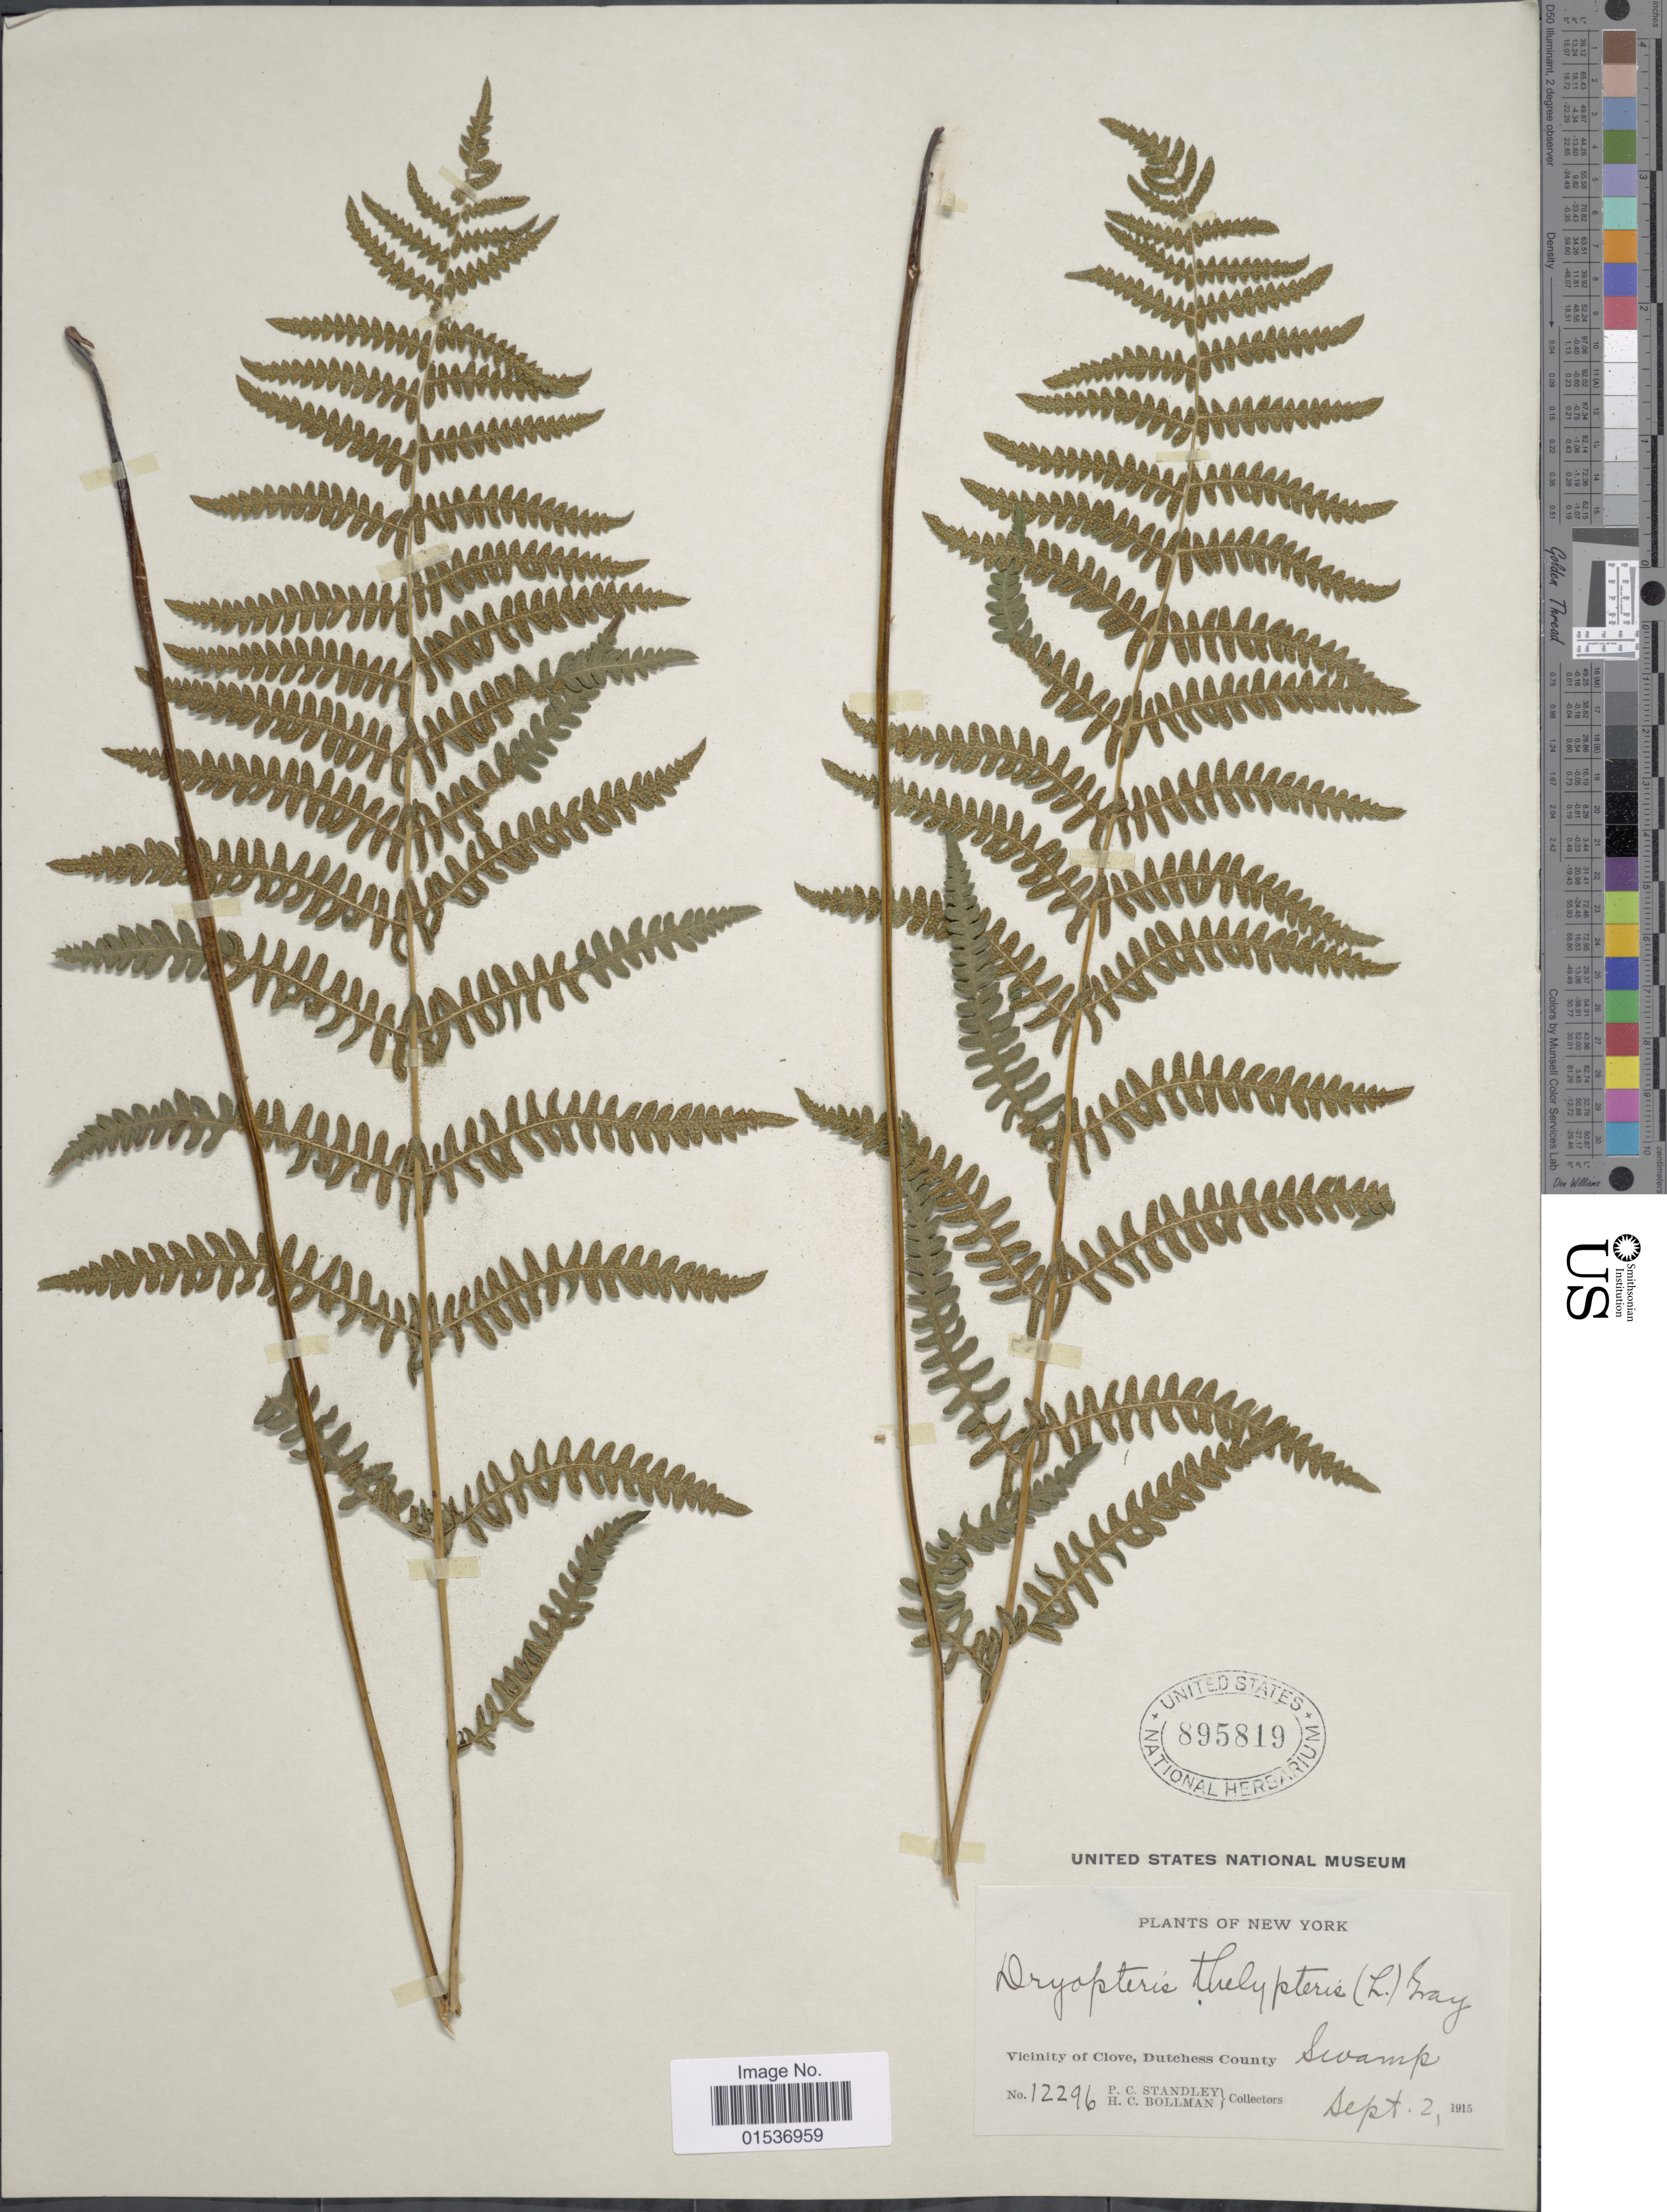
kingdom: Plantae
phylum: Tracheophyta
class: Polypodiopsida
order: Polypodiales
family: Thelypteridaceae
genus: Thelypteris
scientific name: Thelypteris palustris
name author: (Salisb.) Schott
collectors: P. C. Standley & H. C. Bollman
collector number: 12296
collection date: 1915-09-02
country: United States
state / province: New York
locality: Vicinity of Clove, Dutchess County, Swamp.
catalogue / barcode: US 895819